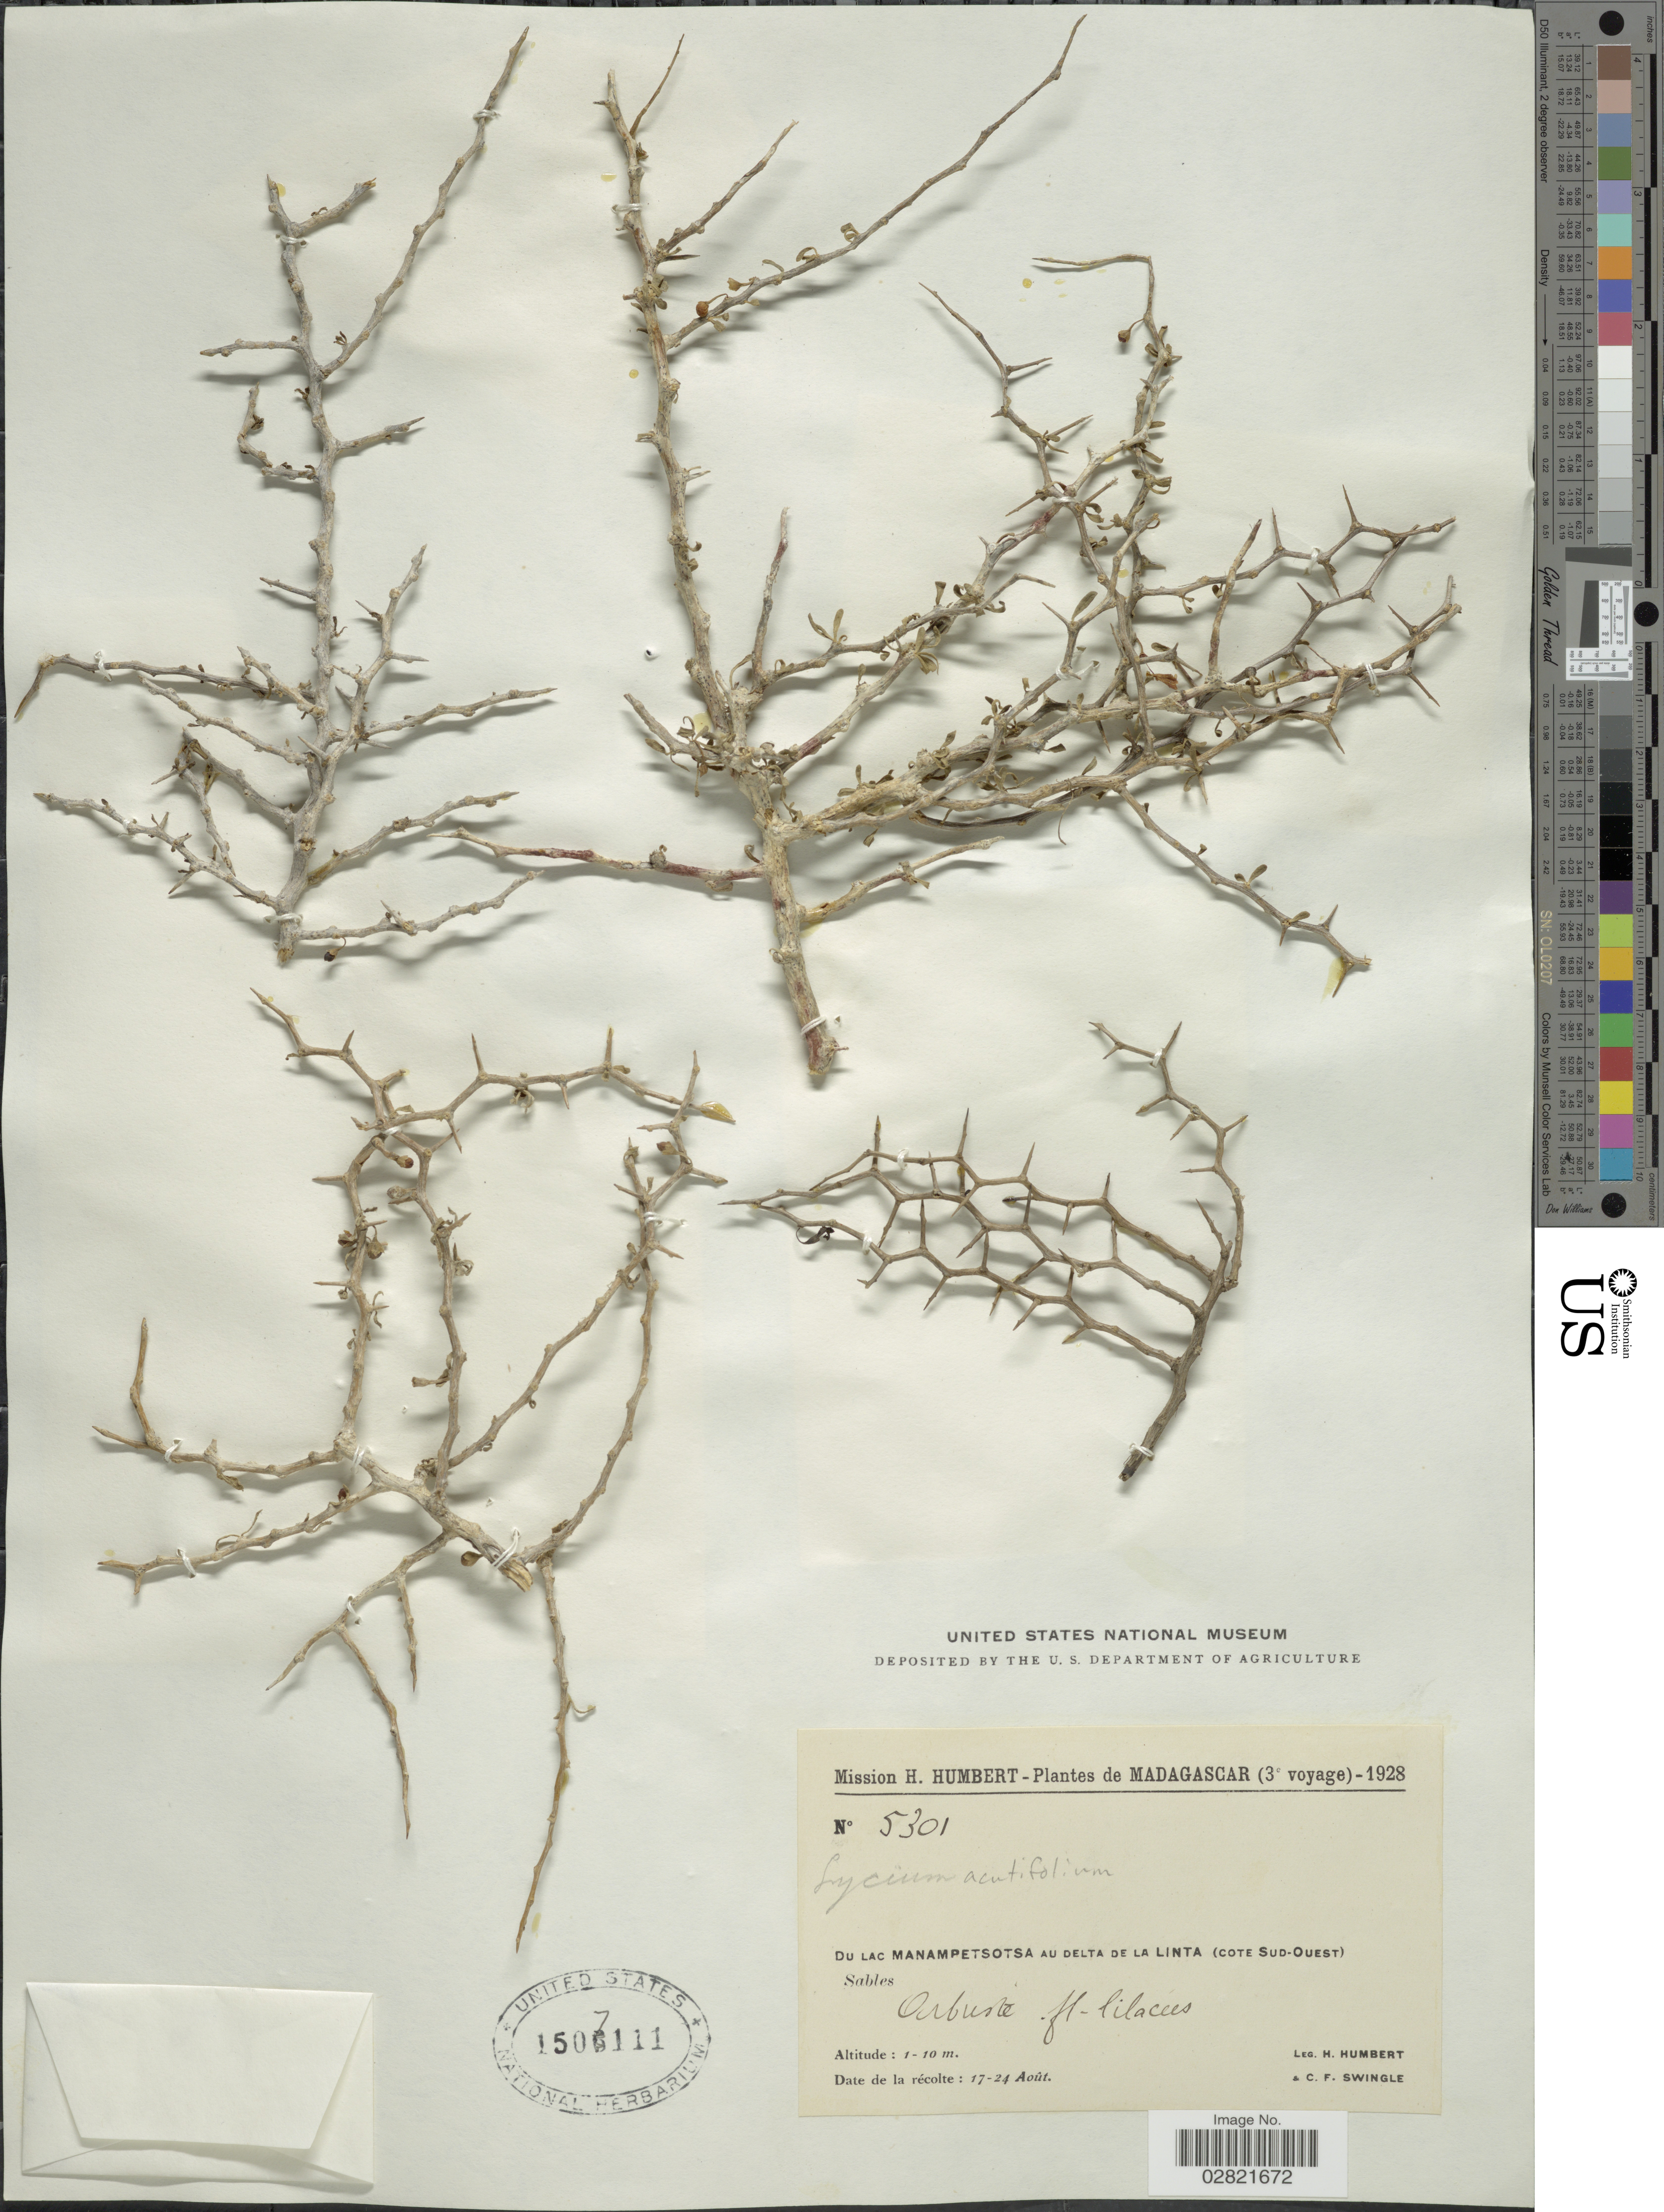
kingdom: Plantae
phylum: Tracheophyta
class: Magnoliopsida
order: Solanales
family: Solanaceae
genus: Lycium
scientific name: Lycium acutifolium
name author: Dunal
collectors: H. Humbert & C. Swingle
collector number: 5301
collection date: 1928-08-17/1928-08-24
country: Madagascar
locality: Du Lac Manampetsotsa au delta de la Linta (Cote Sud-Ouest).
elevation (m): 1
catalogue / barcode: US 1507111